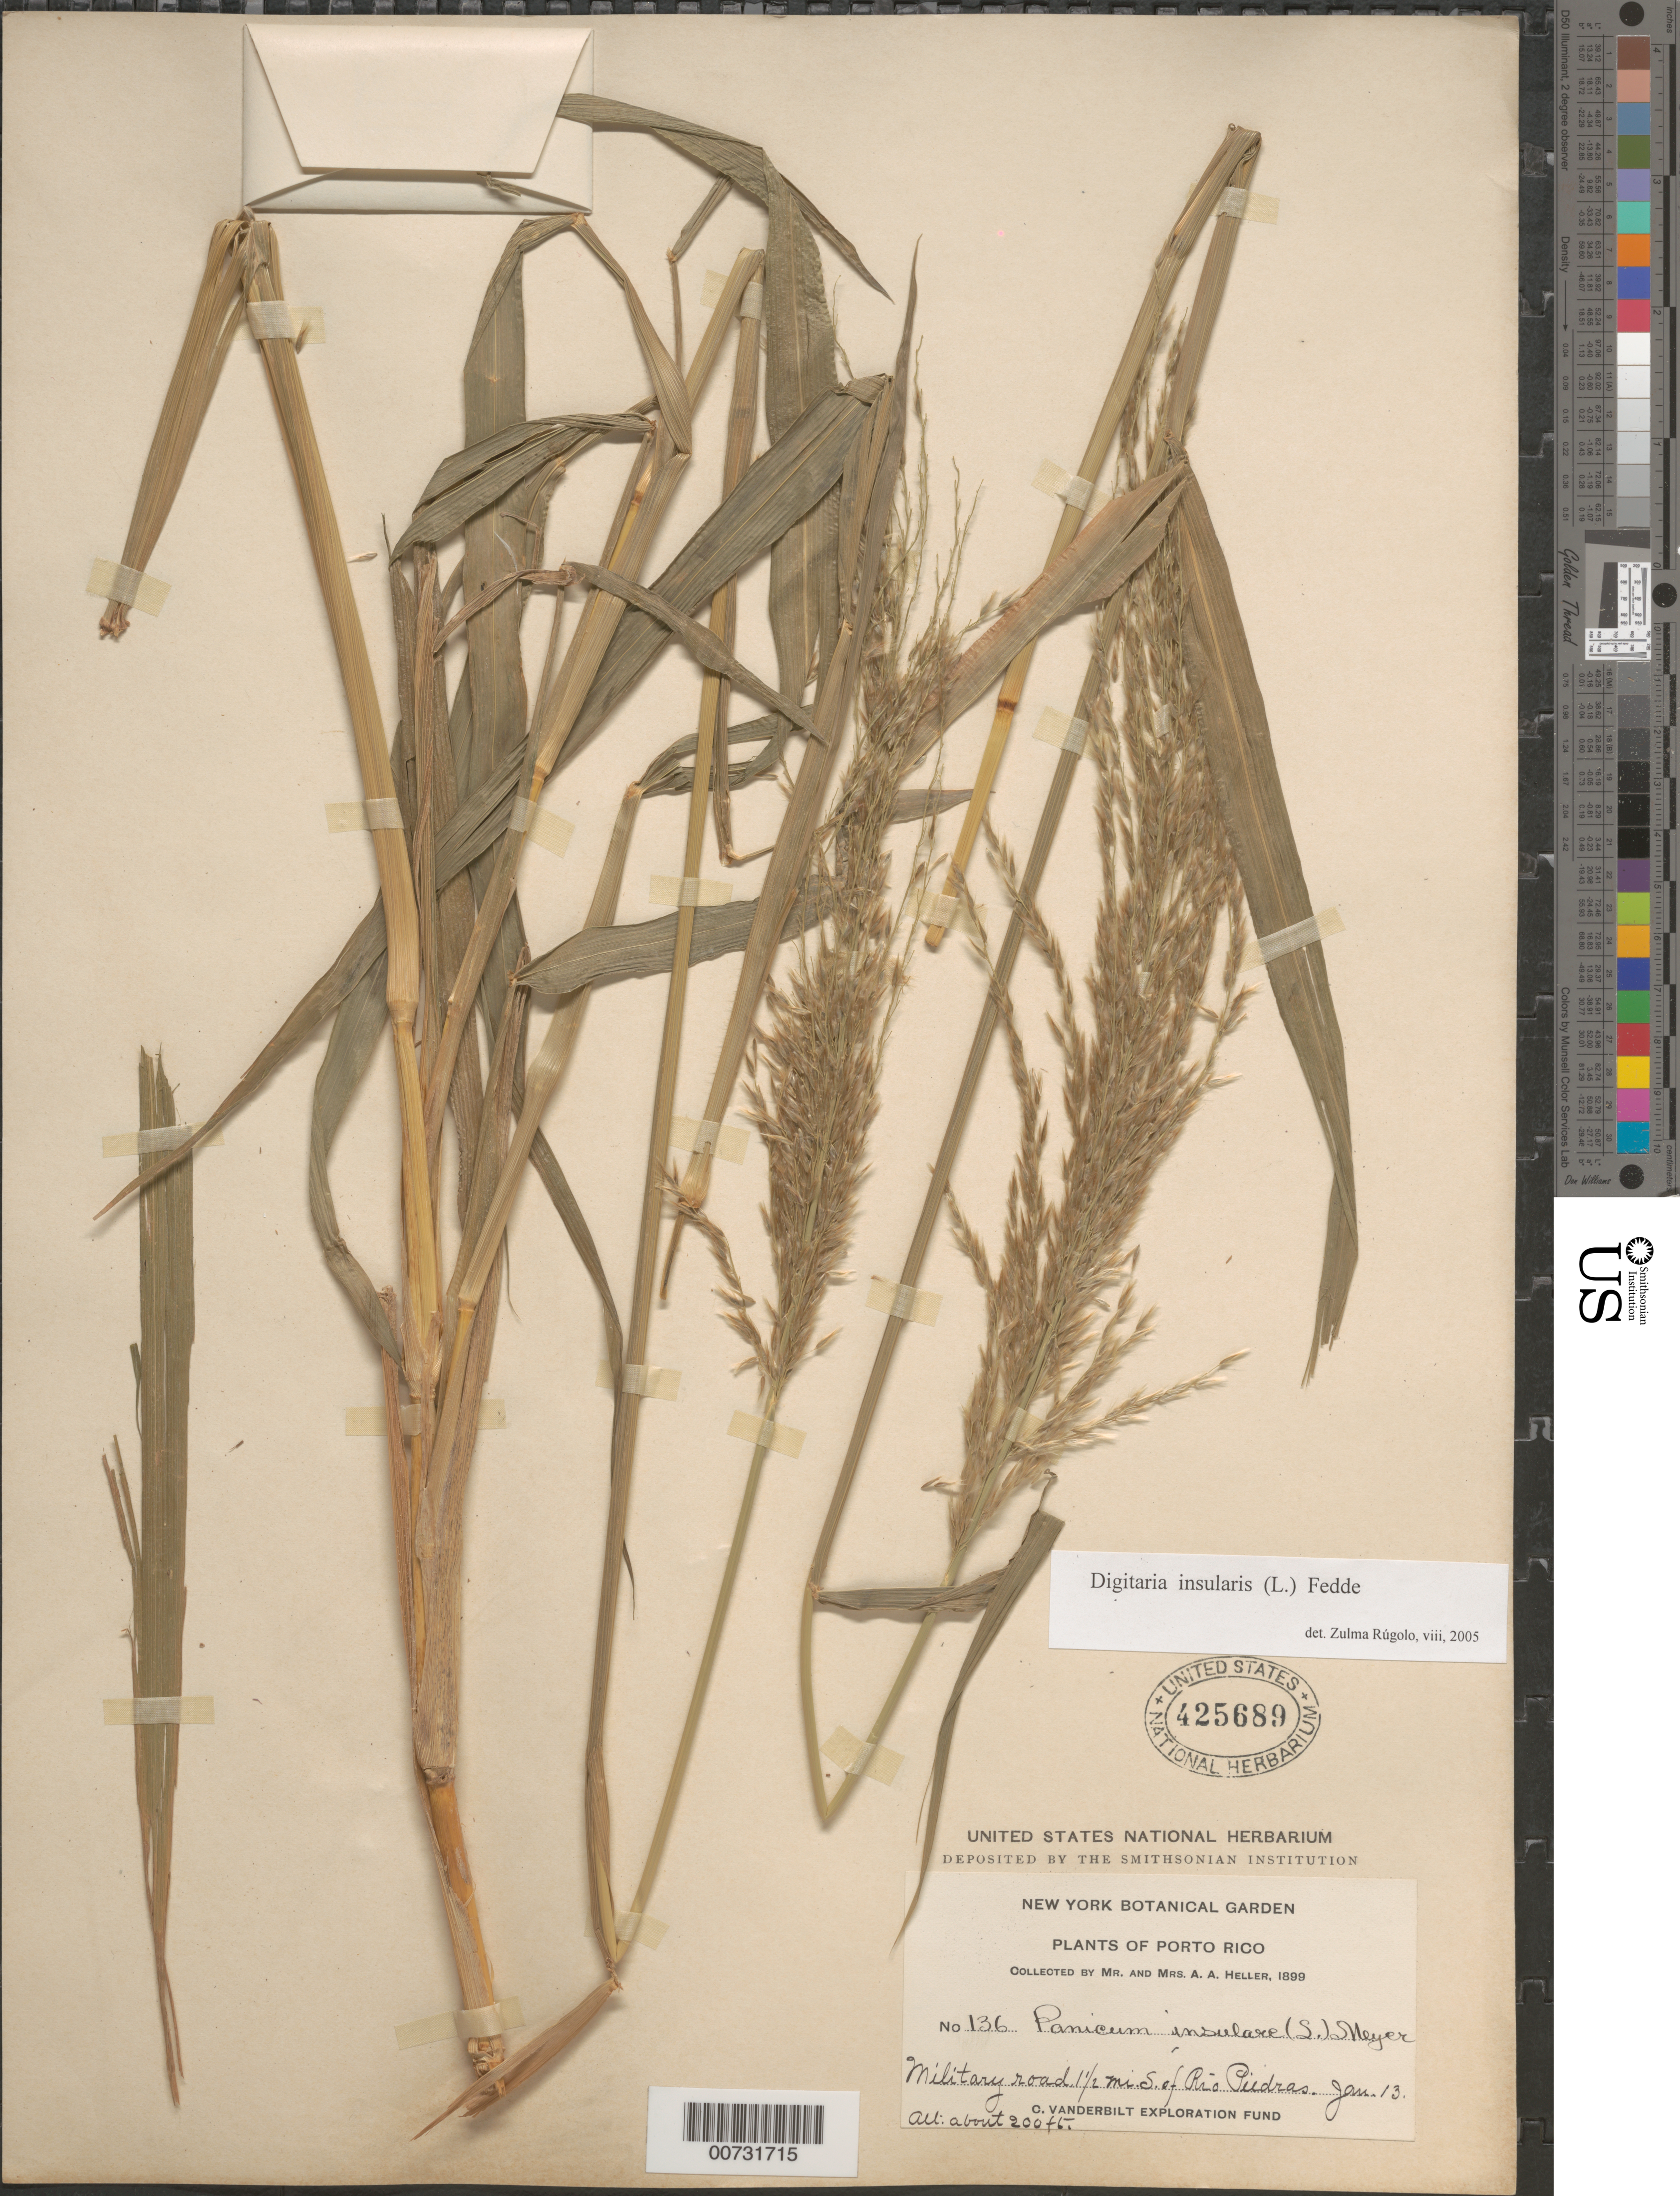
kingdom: Plantae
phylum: Tracheophyta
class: Liliopsida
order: Poales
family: Poaceae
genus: Digitaria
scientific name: Digitaria insularis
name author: (L.) Mez ex Ekman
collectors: A. A. Heller & E. G. Heller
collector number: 136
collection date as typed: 13 Jan 1899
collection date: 1899-01-13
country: Puerto Rico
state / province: San Juan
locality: Río Piedras, Military Rd 1 1/2 mi S of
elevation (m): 61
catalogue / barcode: US 425689